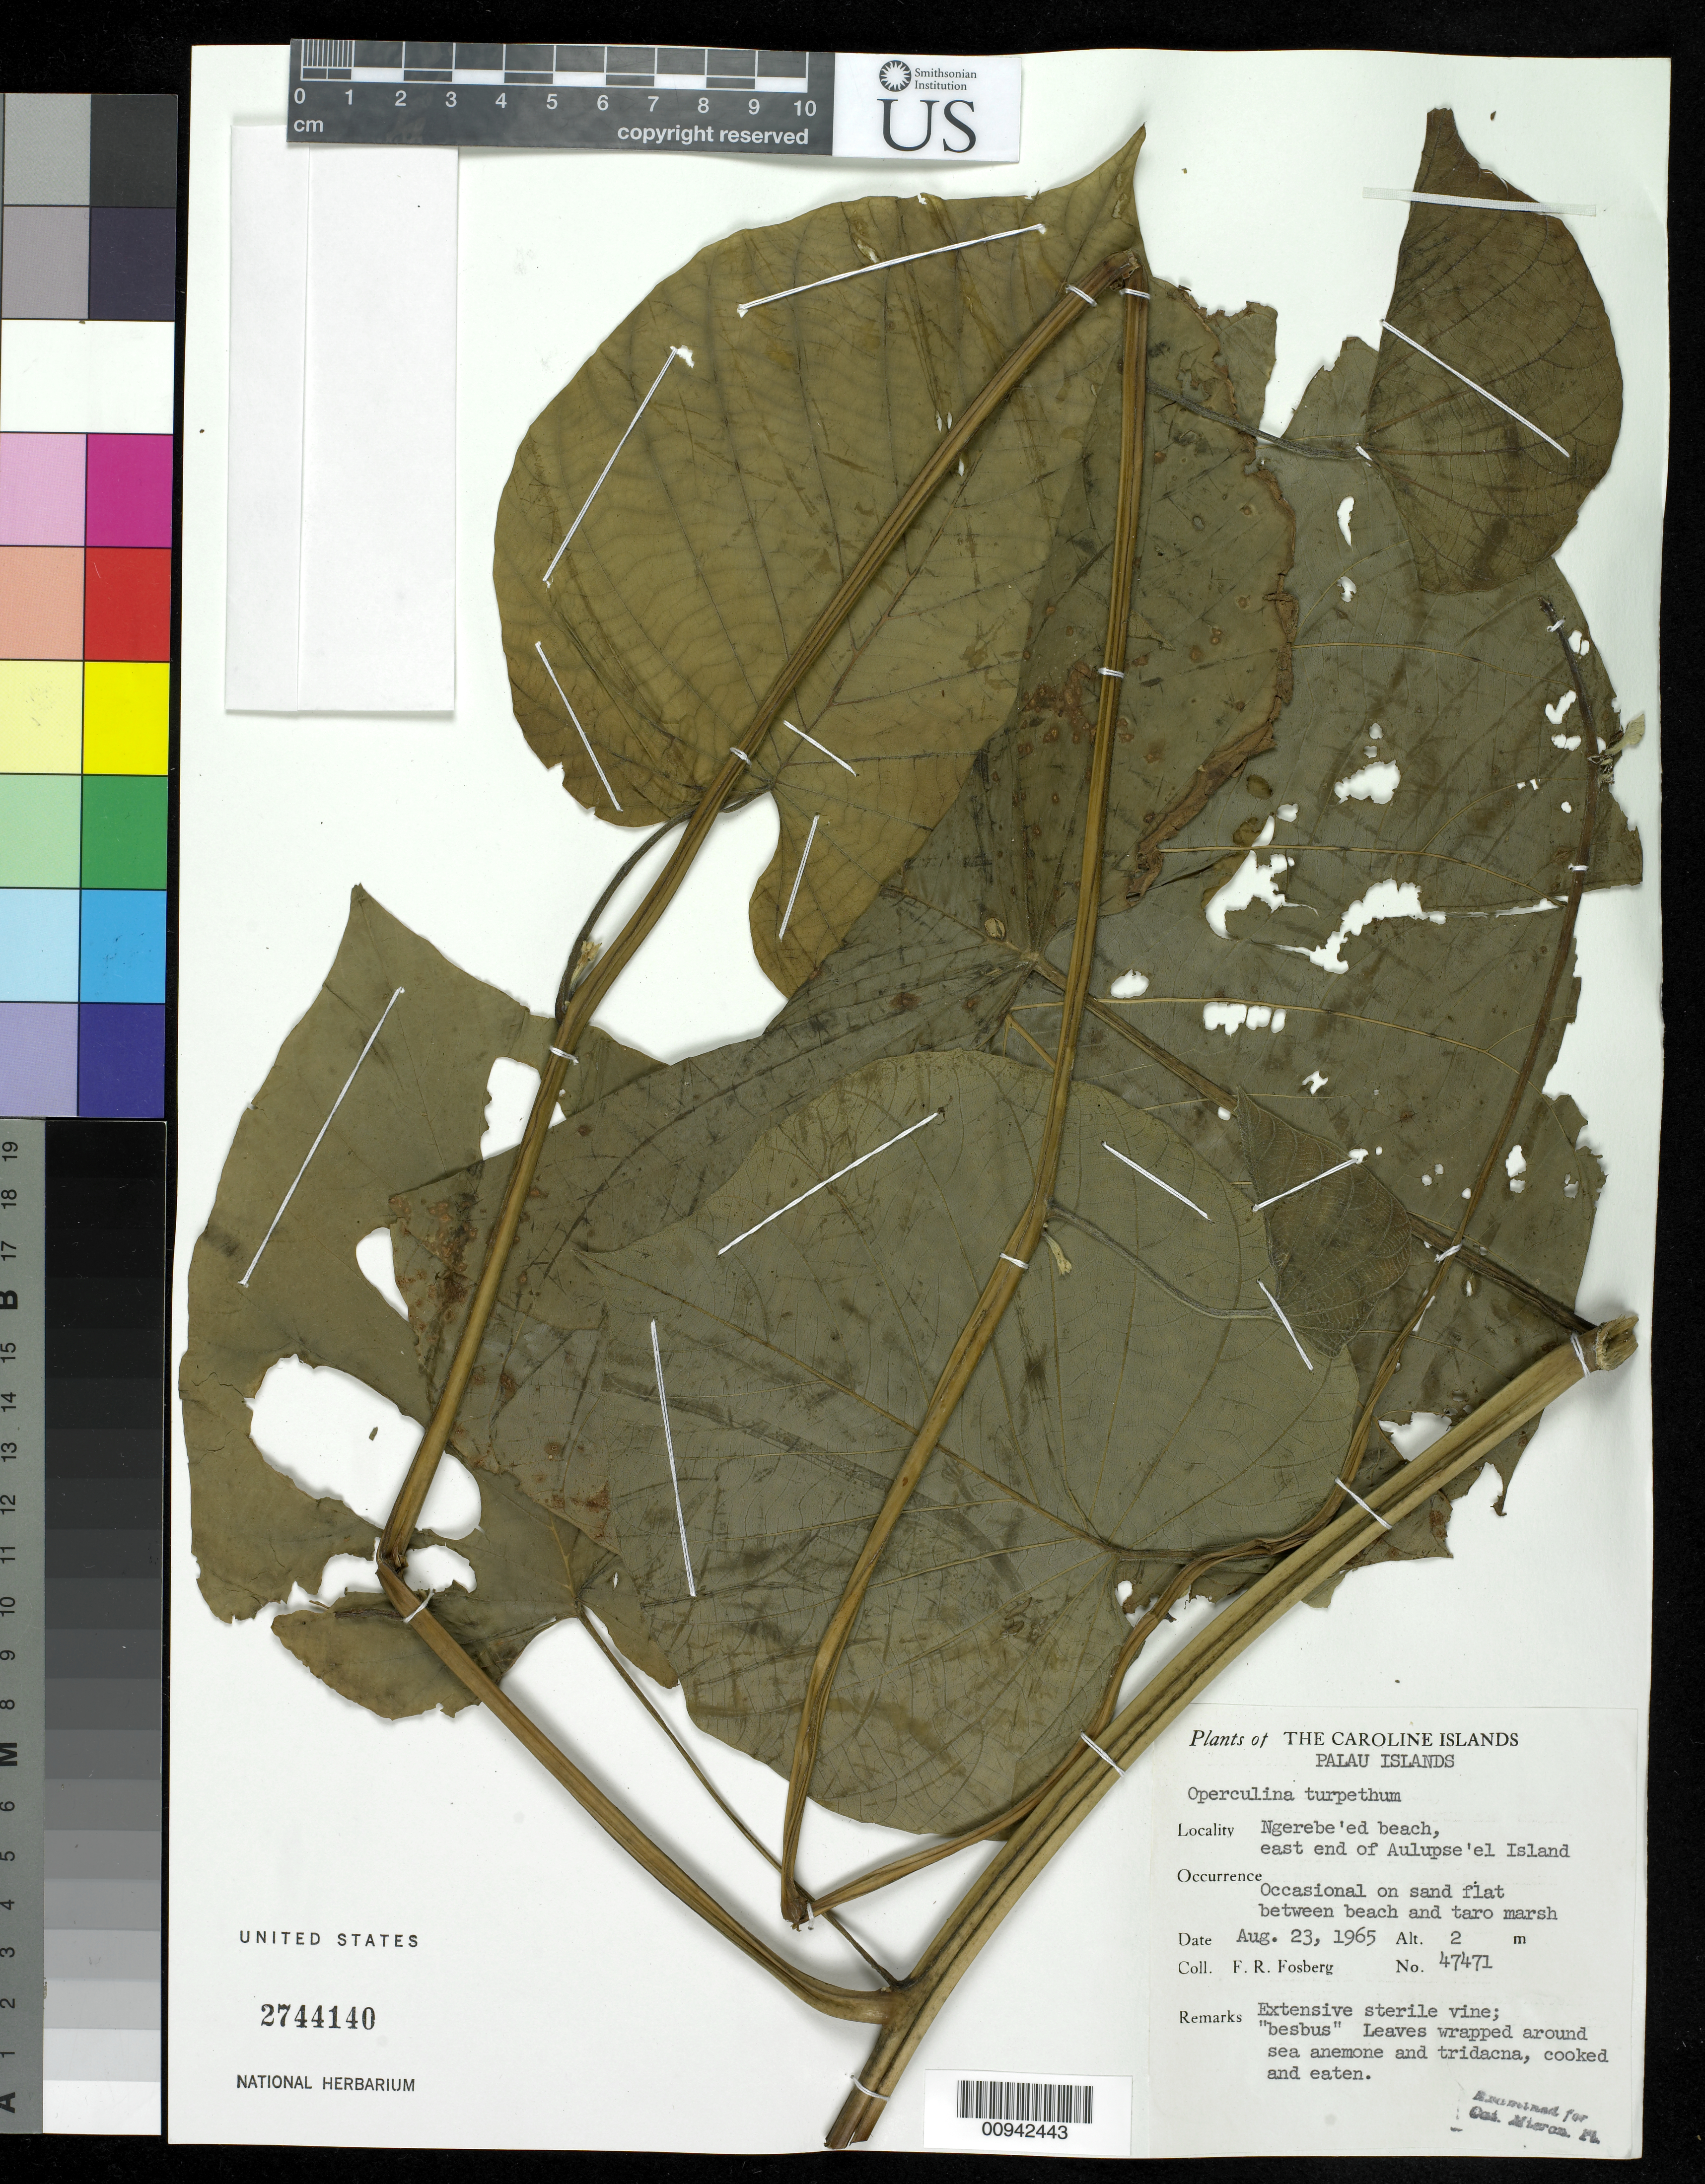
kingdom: Plantae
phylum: Tracheophyta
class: Magnoliopsida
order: Solanales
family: Convolvulaceae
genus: Operculina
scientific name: Operculina turpethum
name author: (L.) Silva Manso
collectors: F. R. Fosberg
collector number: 47471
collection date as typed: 23 Aug 1965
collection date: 1965-08-23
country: Palau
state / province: Koror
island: Ulebsechel [Aulupse'el]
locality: Ngerebe'ed beach, east end of Aulupse'el Island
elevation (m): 2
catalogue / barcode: US 2744140